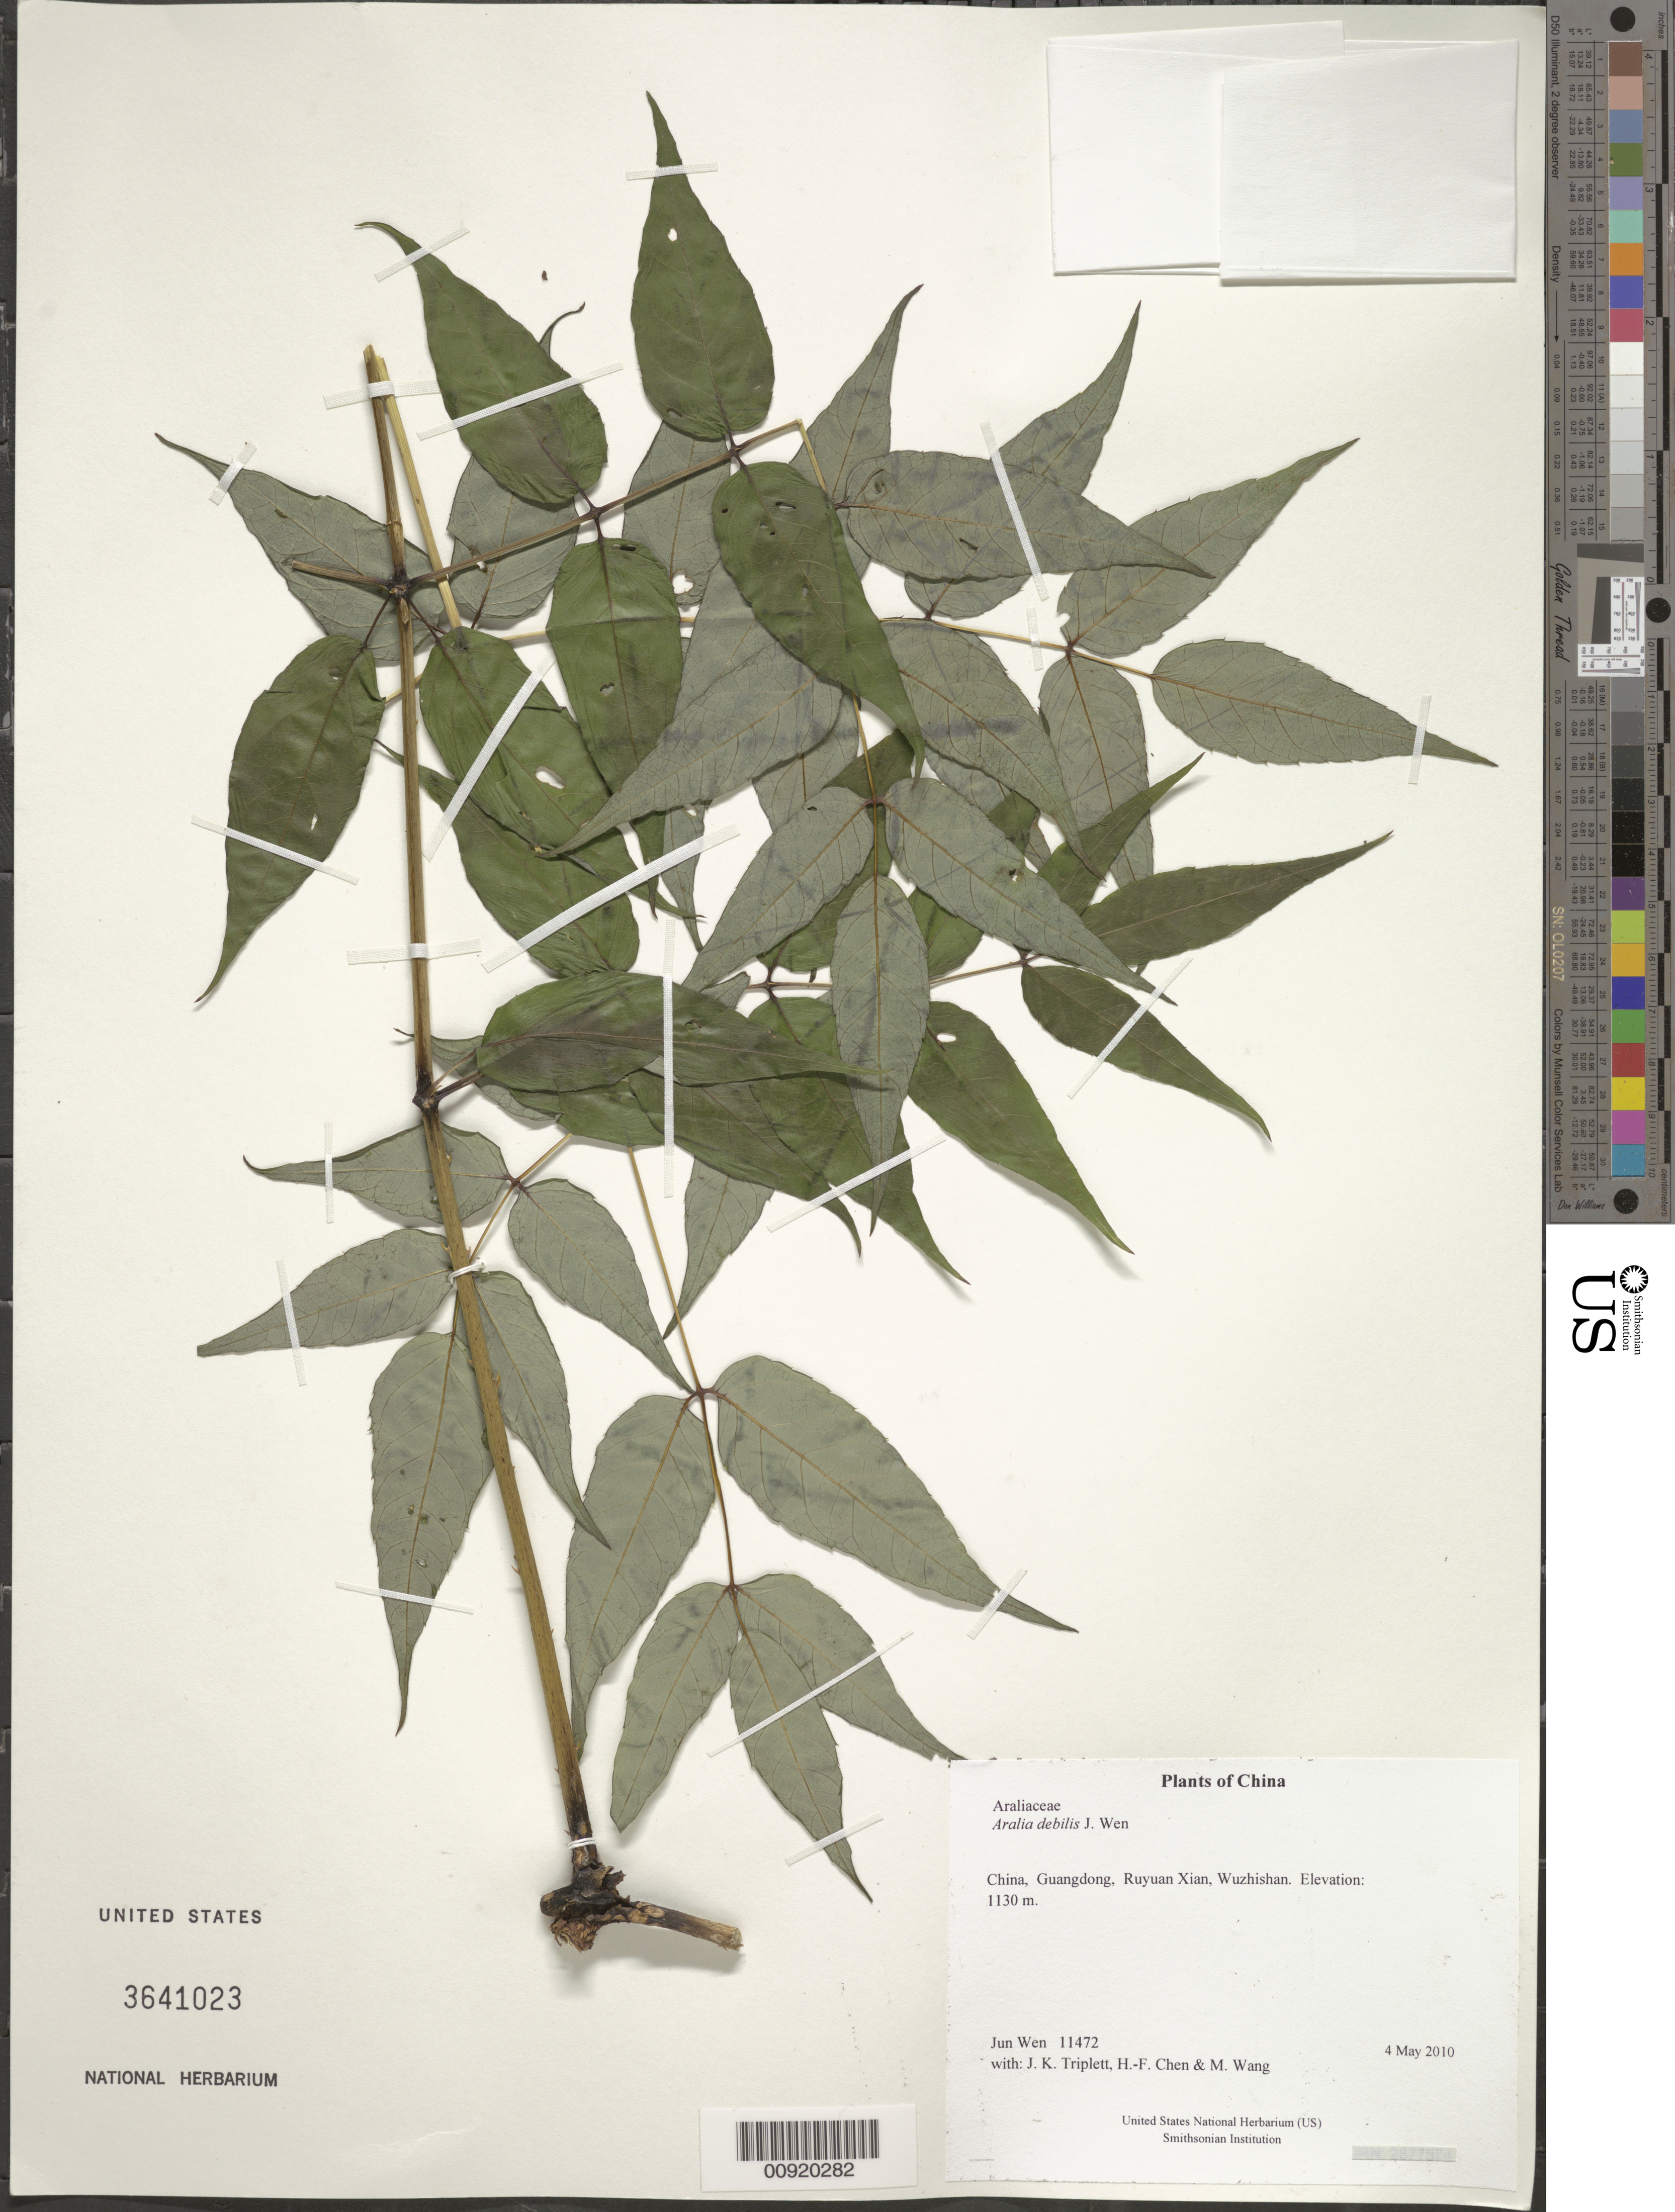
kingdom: Plantae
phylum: Tracheophyta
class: Magnoliopsida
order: Apiales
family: Araliaceae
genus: Aralia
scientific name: Aralia debilis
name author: J. Wen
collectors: J. Wen, J. K. Triplett, H.-F. Chen & M. Wang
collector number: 11472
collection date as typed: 4 May 2010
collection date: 2010-05-04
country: China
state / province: Guangdong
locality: Ruyuan Xian, Wuzhishan.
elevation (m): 1130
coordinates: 24 56.085 N, 113 00.416 E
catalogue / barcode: US 3641023